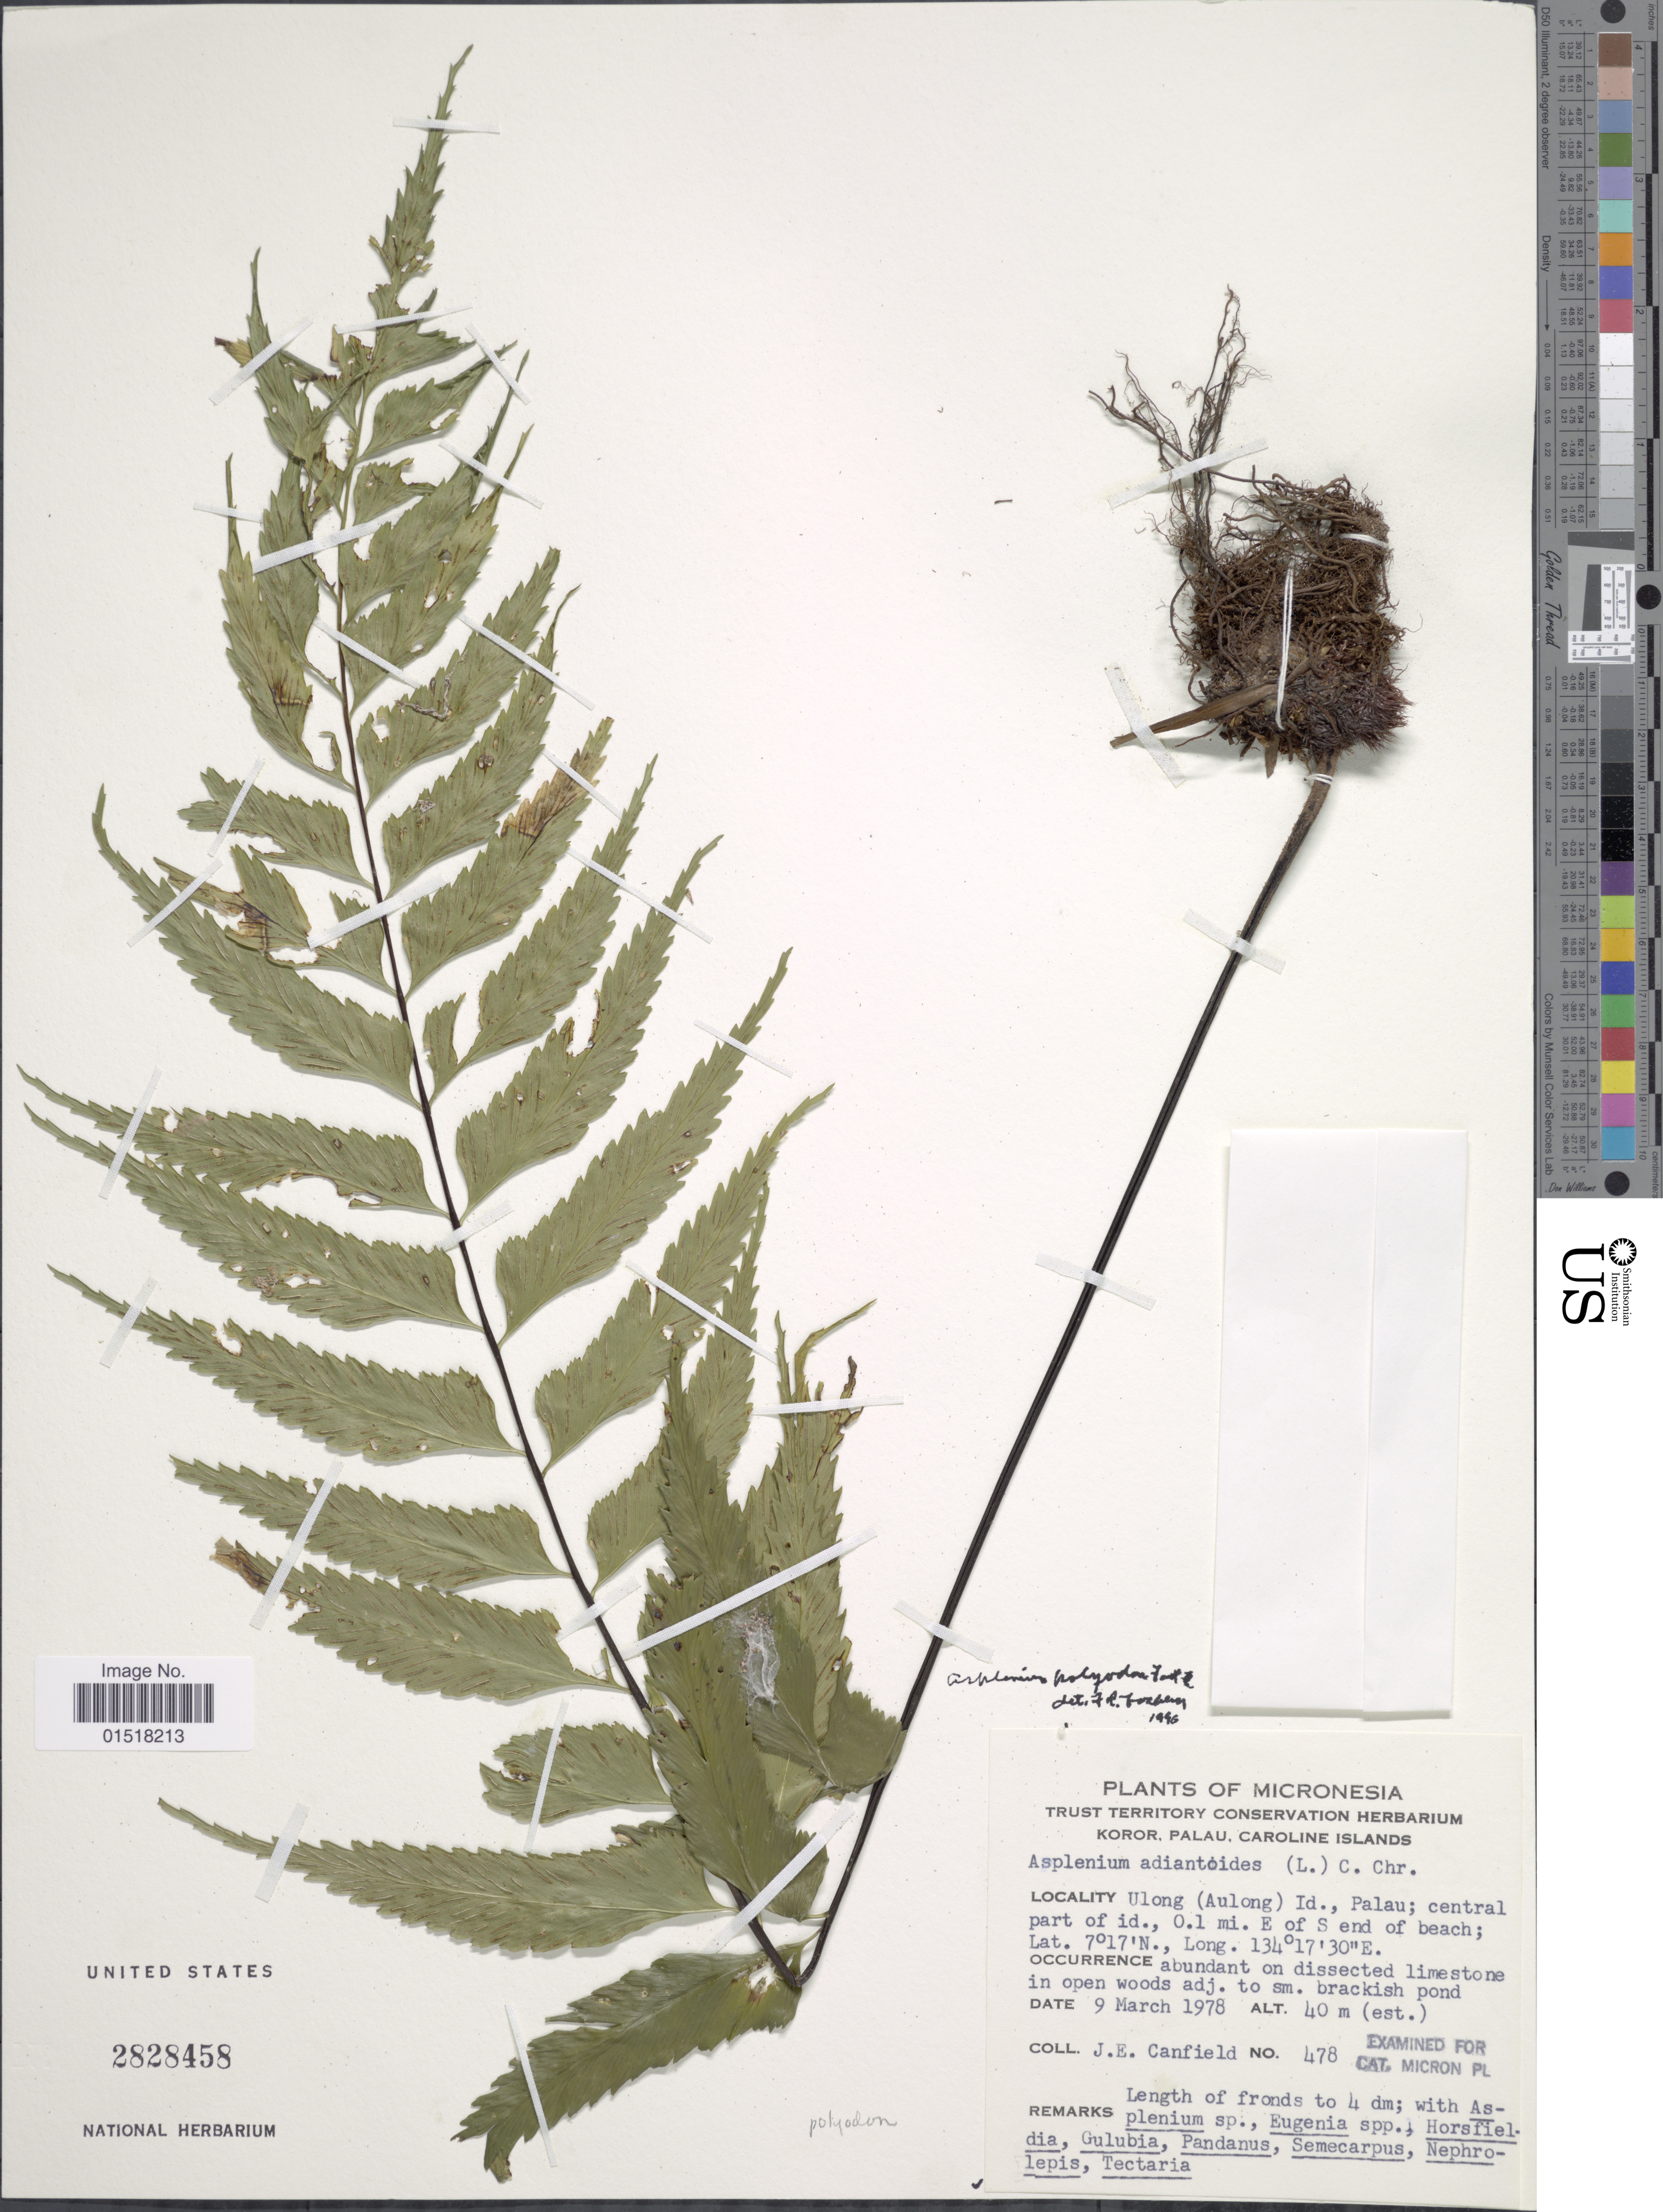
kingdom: Plantae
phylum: Tracheophyta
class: Polypodiopsida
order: Polypodiales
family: Aspleniaceae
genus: Asplenium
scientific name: Asplenium polyodon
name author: G. Forst.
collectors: J. E. Canfield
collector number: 478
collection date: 1978-03-09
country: Palau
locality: Ulong (Aulong) Id., Palau; central part of id., 0.1 mi. E of S end of beach.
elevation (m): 40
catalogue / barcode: US 2828458